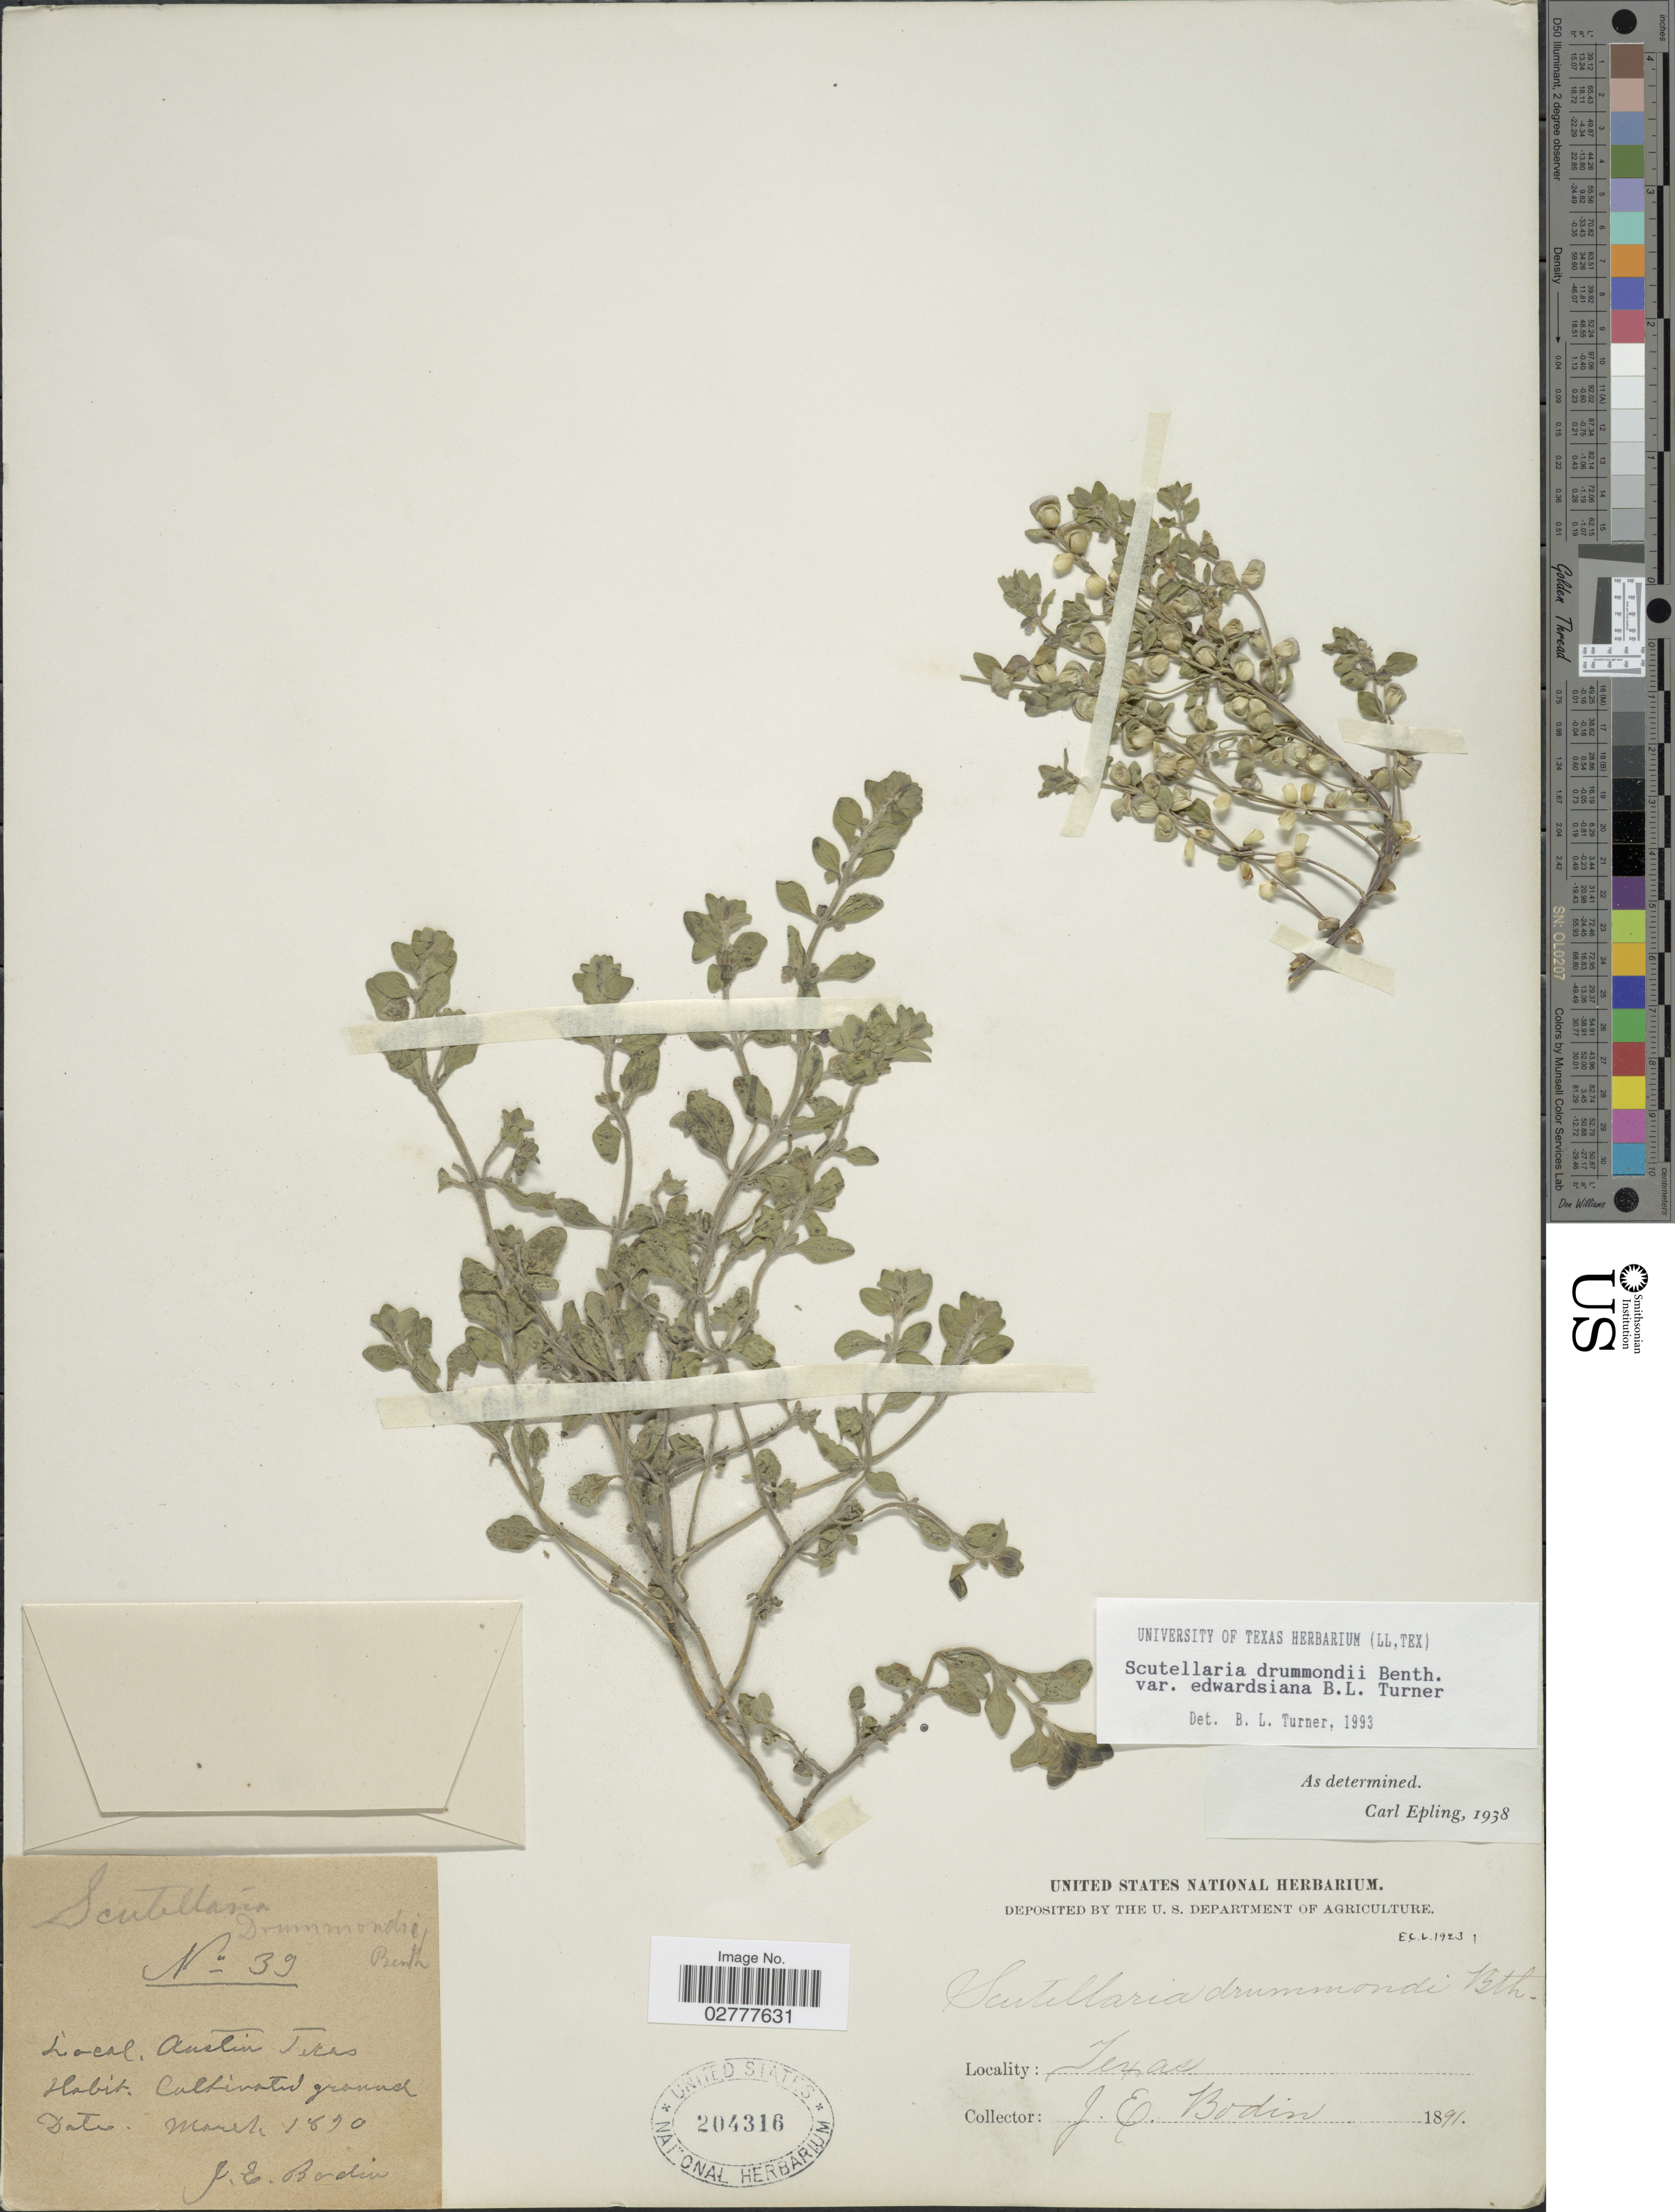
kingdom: Plantae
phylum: Tracheophyta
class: Magnoliopsida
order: Lamiales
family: Lamiaceae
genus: Scutellaria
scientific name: Scutellaria drummondii var. edwardsiana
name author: Benth.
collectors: J. E. Bodin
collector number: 39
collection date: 1890-03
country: United States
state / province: Texas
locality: Austin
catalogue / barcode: US 204316